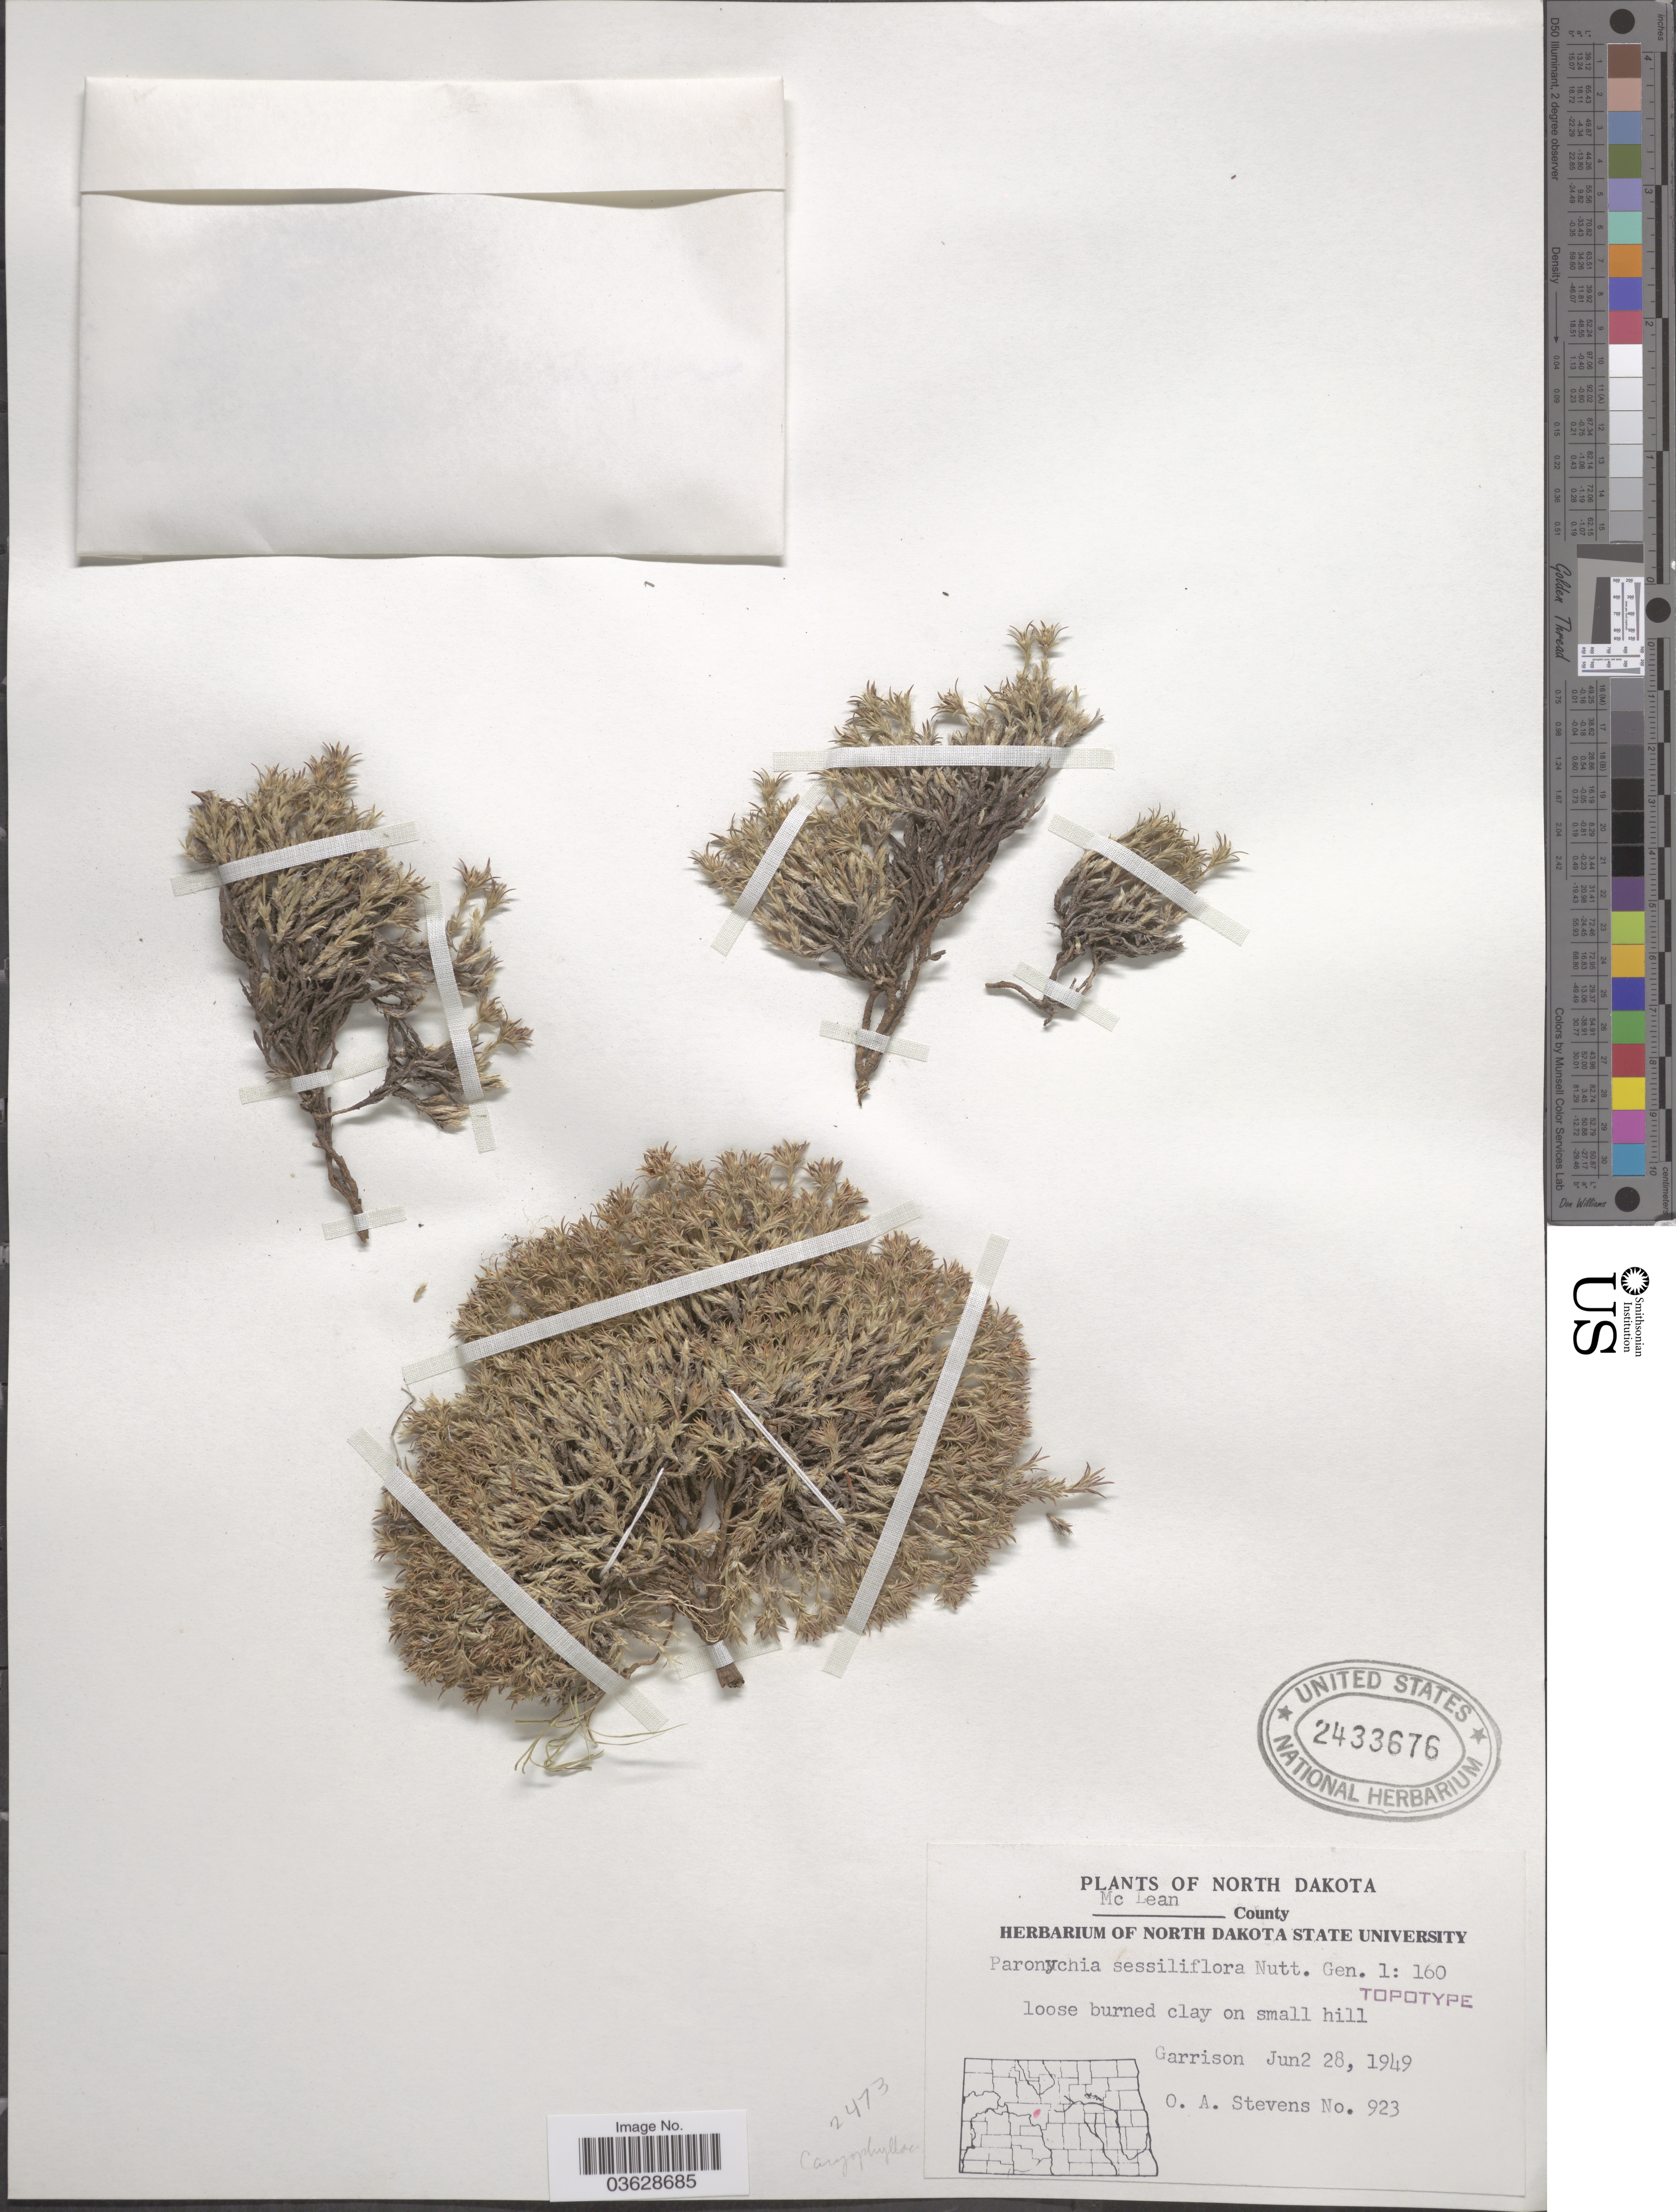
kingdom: Plantae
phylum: Tracheophyta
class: Magnoliopsida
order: Caryophyllales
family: Caryophyllaceae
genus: Paronychia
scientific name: Paronychia sessiliflora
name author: Nutt.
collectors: O. A. Stevens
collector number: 923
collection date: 1949-06-02/1949-06-28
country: United States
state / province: North Dakota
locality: Mc Lean County. Garrison.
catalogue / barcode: US 2433676